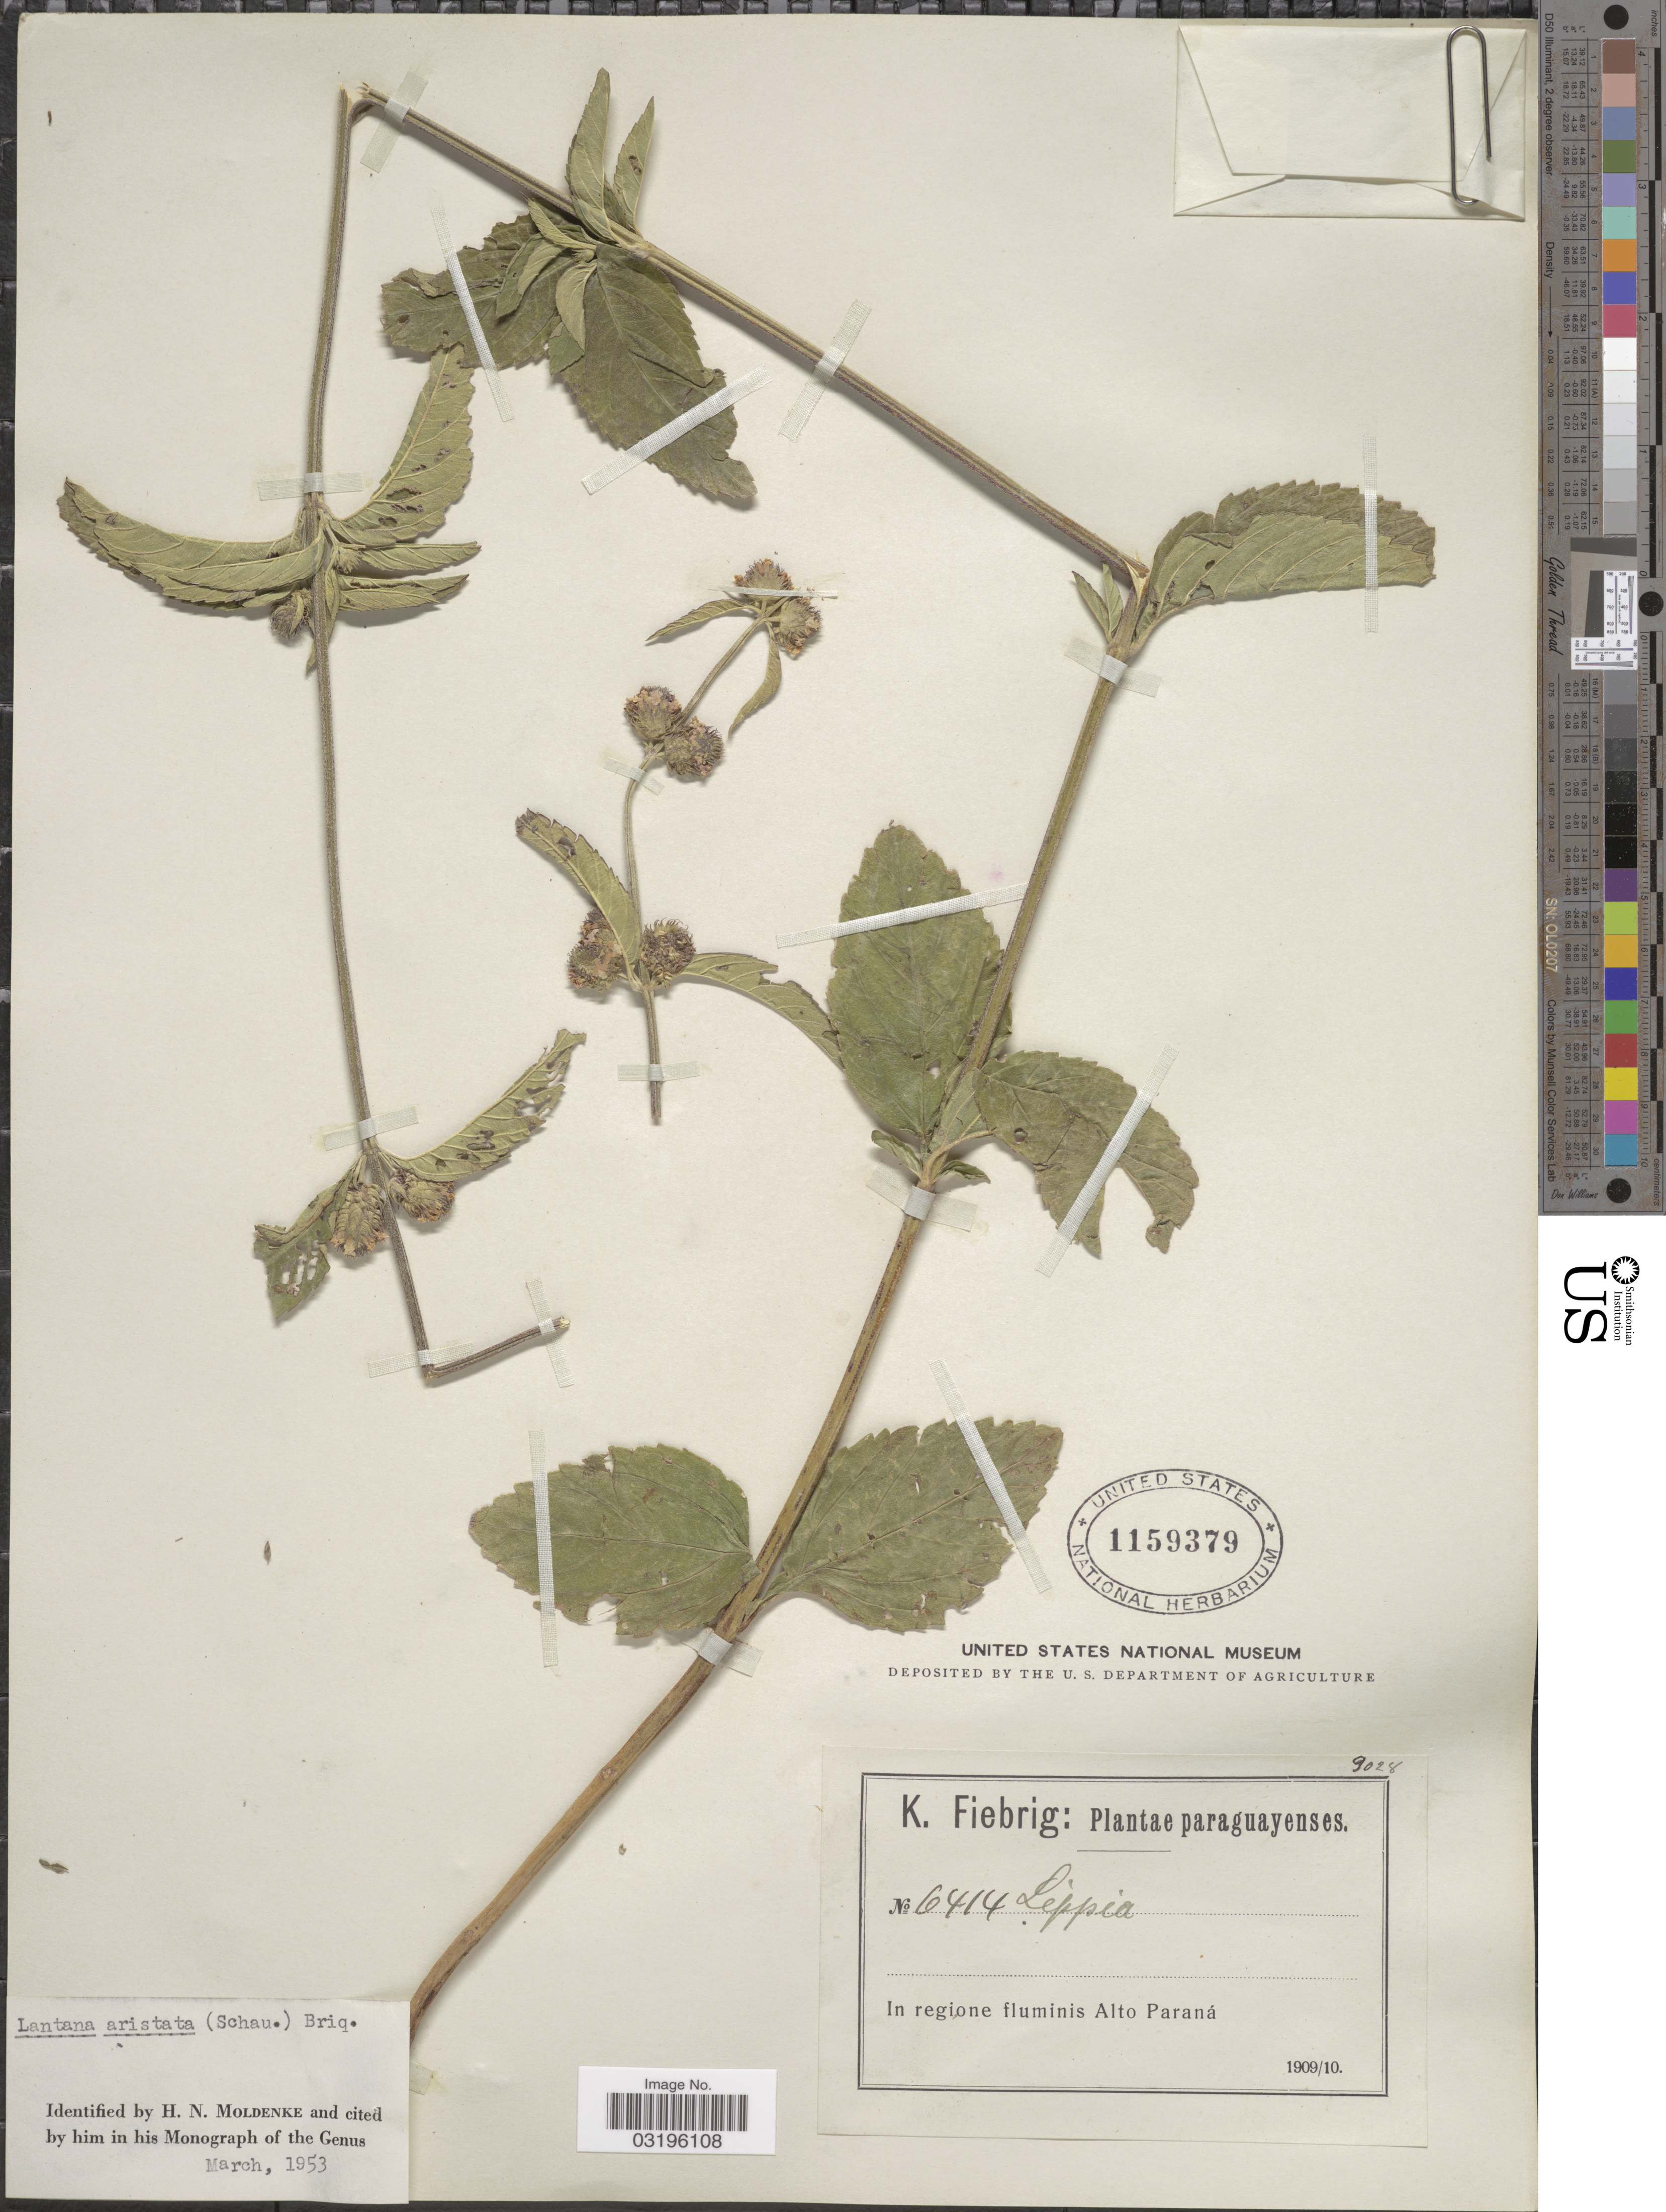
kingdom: Plantae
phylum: Tracheophyta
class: Magnoliopsida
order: Lamiales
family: Verbenaceae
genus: Lantana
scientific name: Lantana aristata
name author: (Schauer) Briq.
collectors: K. Fiebrig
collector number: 6414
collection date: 1909/1910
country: Paraguay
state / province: Alto Parana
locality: In regione flumis Alto Paraná.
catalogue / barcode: US 1159379